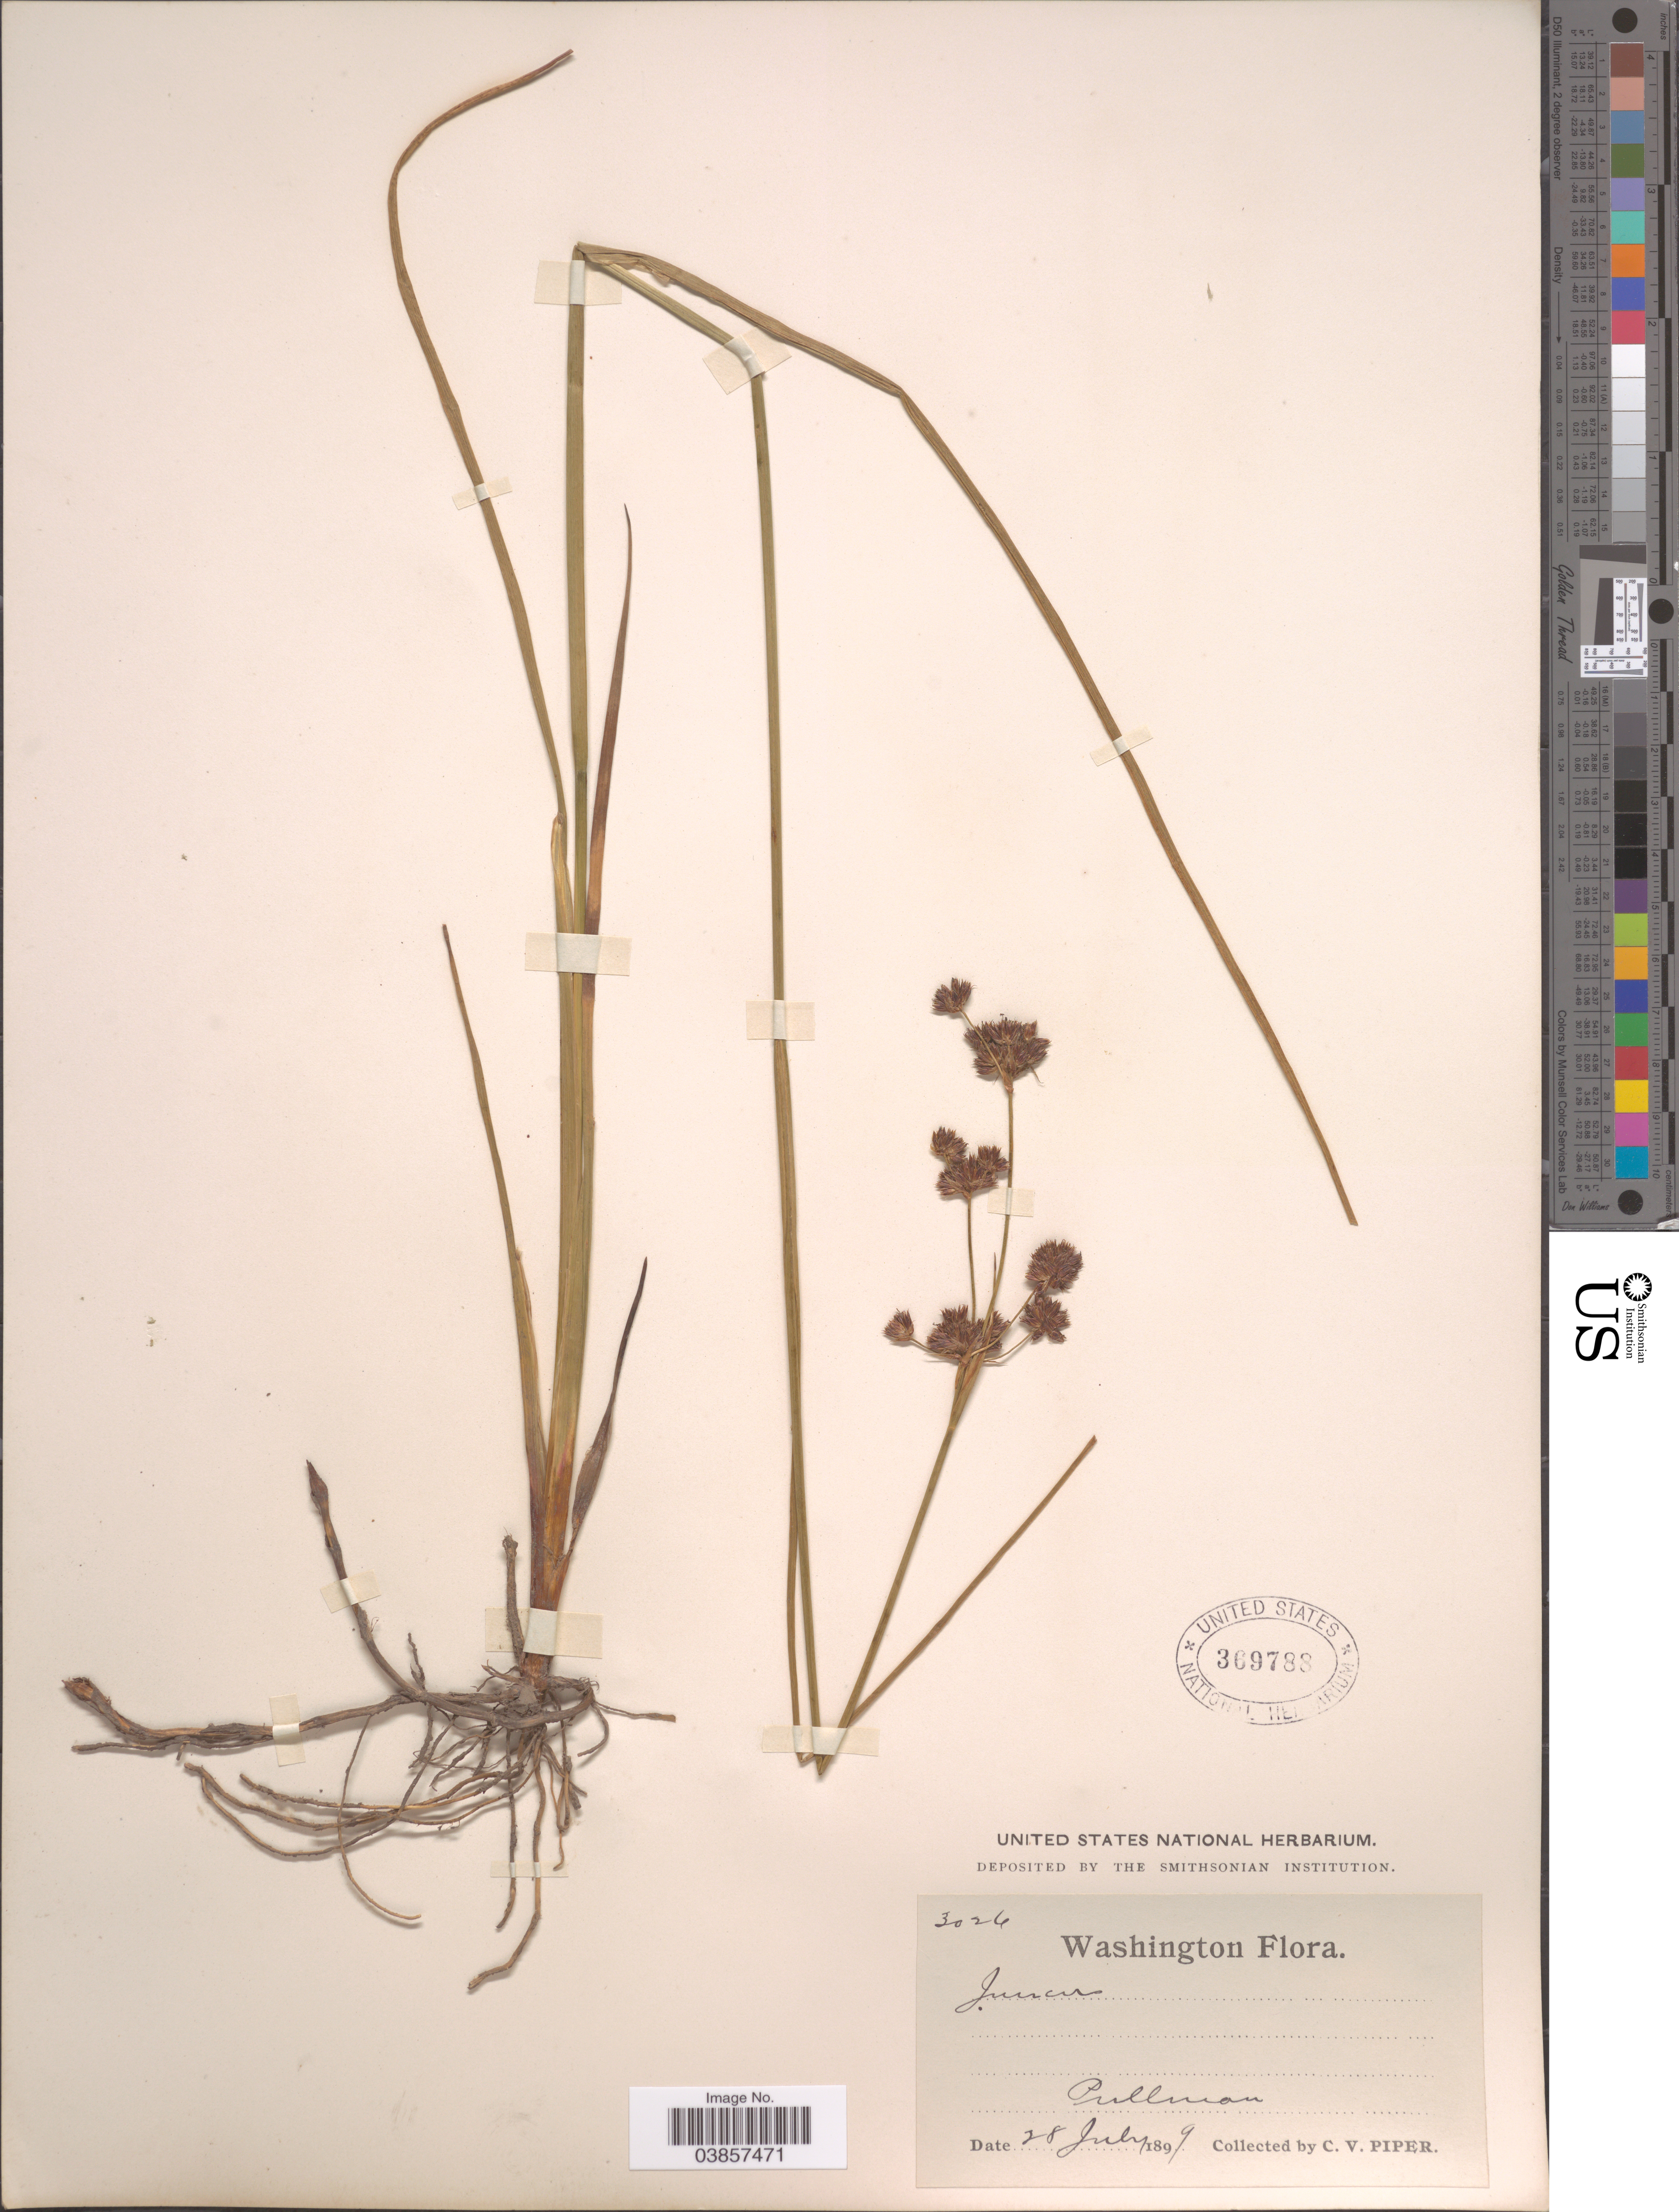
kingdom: Plantae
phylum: Tracheophyta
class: Liliopsida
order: Poales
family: Juncaceae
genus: Juncus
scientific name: Juncus suksdorfii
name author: Rydb.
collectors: C. V. Piper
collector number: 3026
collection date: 1899-07-28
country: United States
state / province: Washington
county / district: Whitman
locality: Pullman.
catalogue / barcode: US 369788